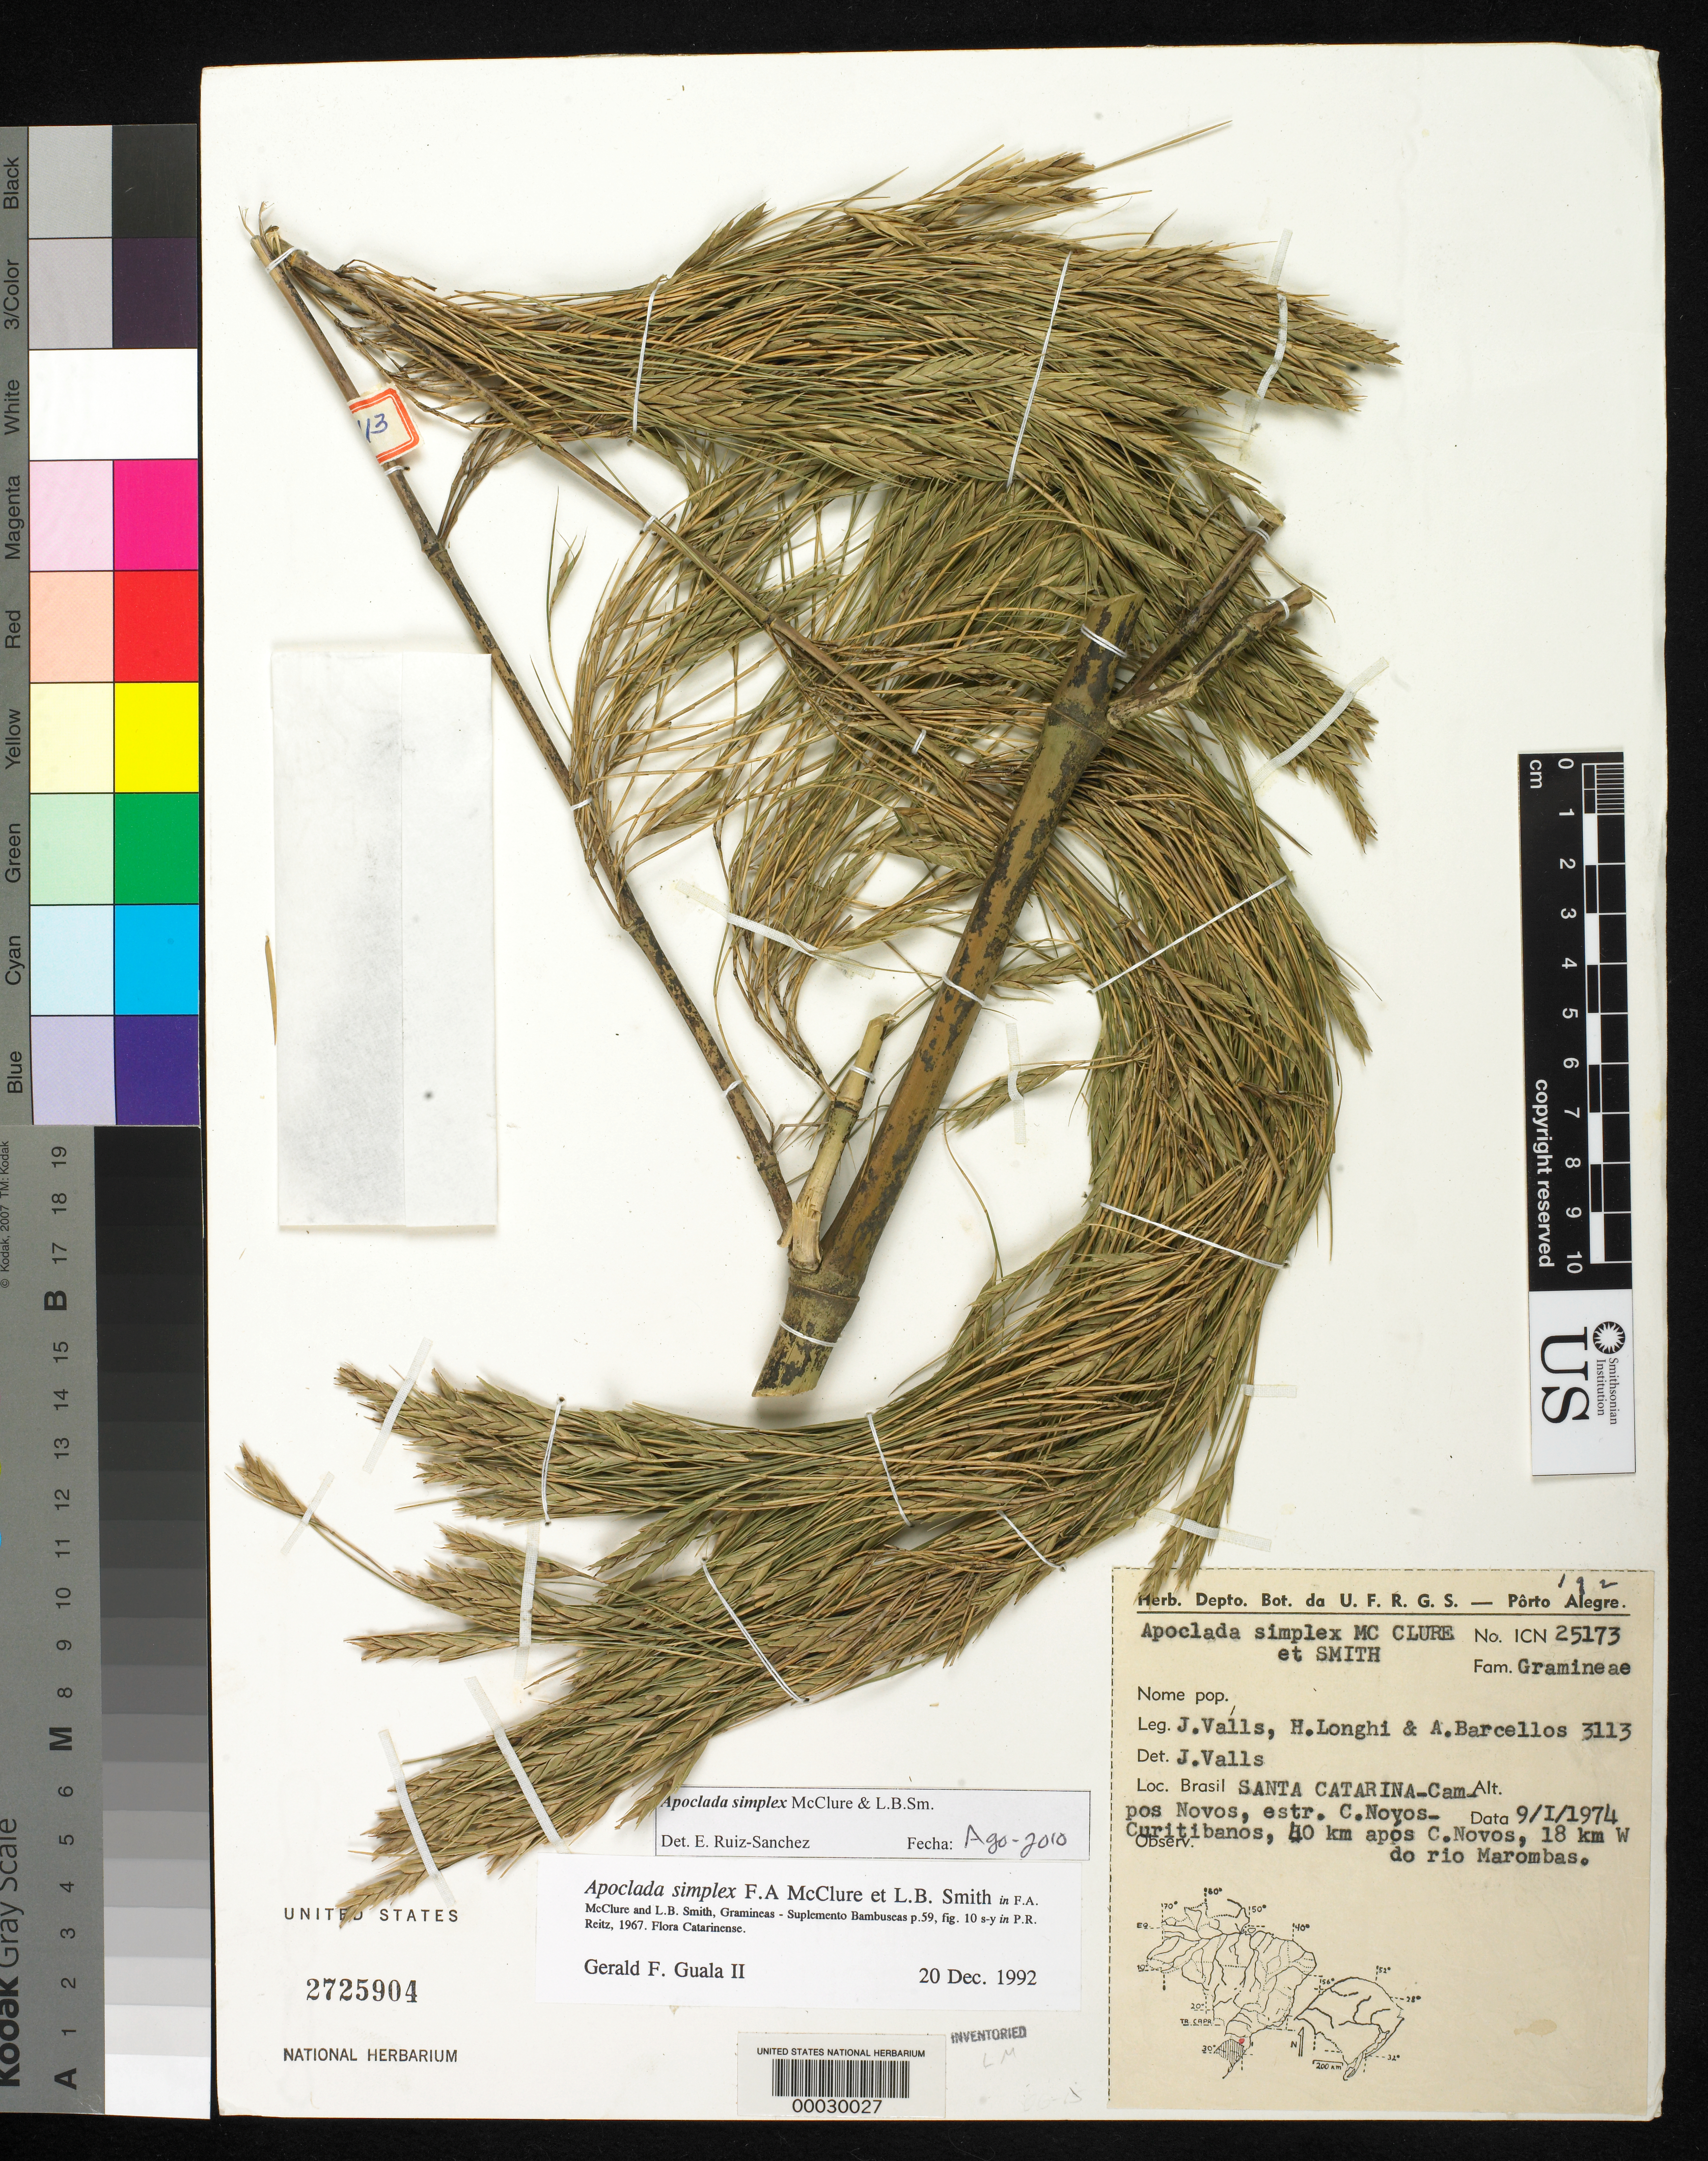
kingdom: Plantae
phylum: Tracheophyta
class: Liliopsida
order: Poales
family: Poaceae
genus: Apoclada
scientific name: Apoclada simplex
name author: McClure & L.B. Sm. in Reitz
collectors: J. Valls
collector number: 3113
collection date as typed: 09 Jan 1974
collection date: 1974-01-09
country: Brazil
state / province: Santa Catarina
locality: Campos novos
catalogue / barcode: US 2725904